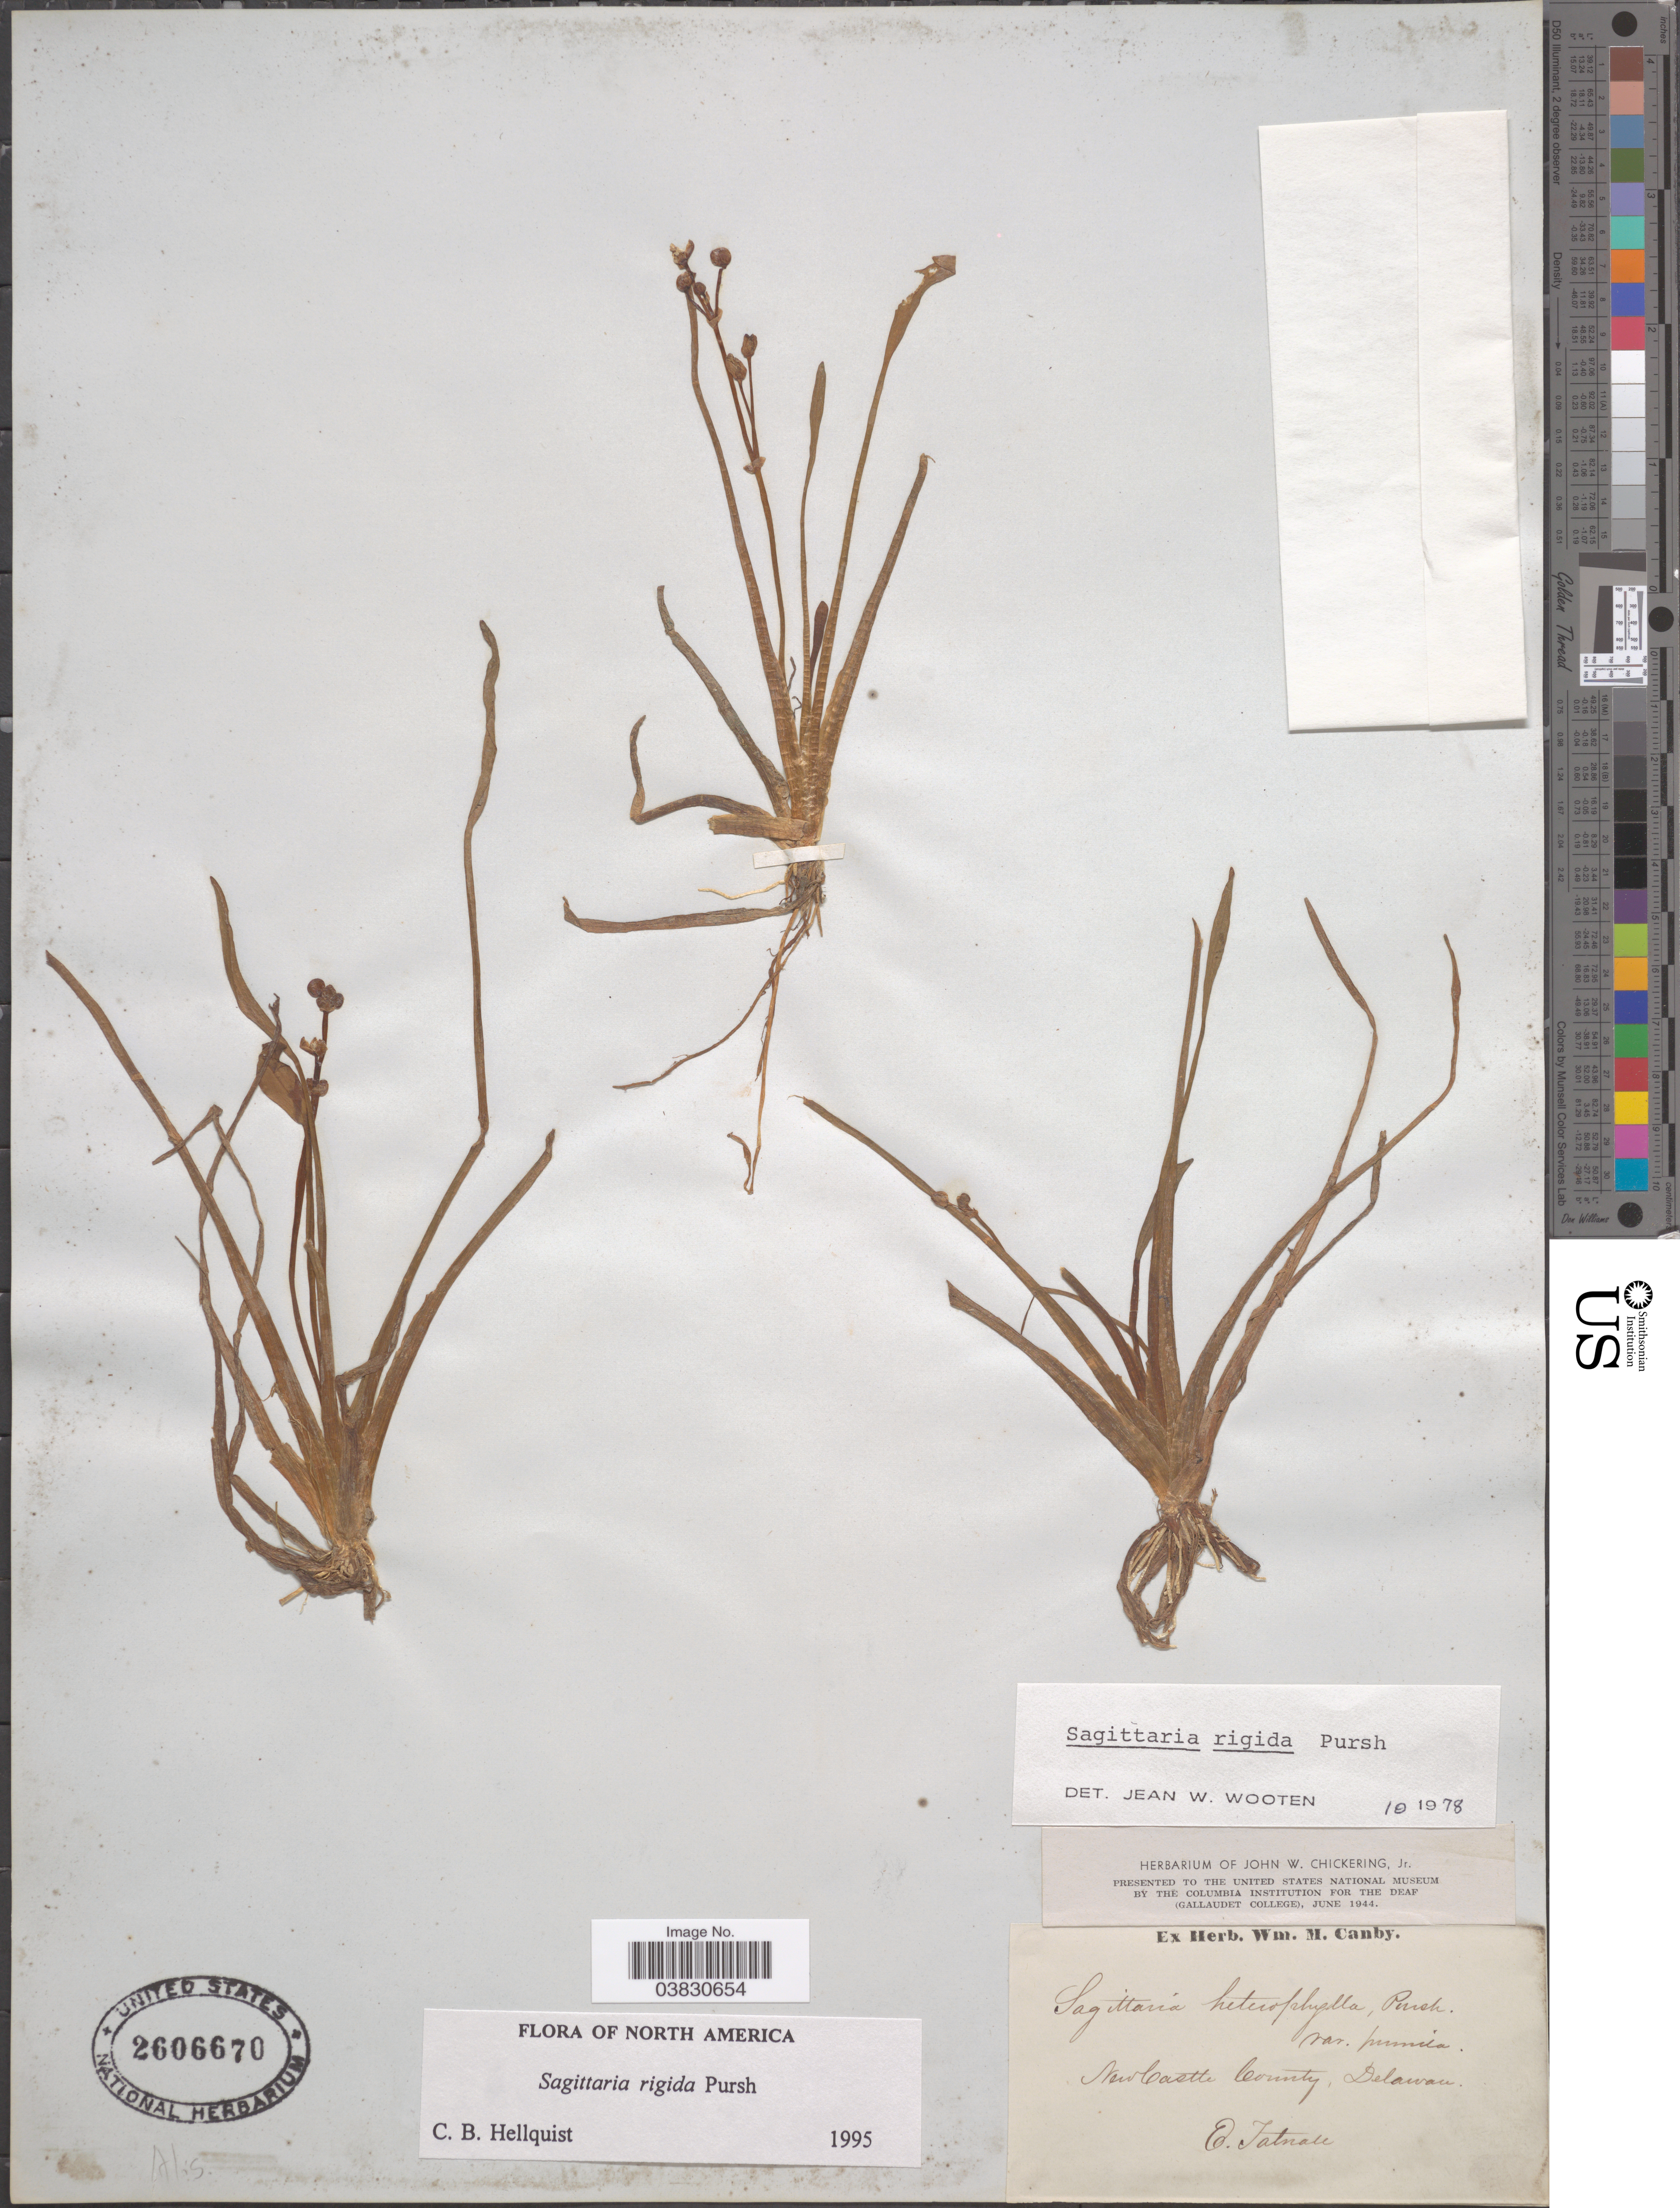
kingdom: Plantae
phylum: Tracheophyta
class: Liliopsida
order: Alismatales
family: Alismataceae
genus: Sagittaria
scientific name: Sagittaria rigida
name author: Pursh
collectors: E. Fatnull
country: United States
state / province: Delaware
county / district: New Castle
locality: New Castle County.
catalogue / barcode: US 2606670